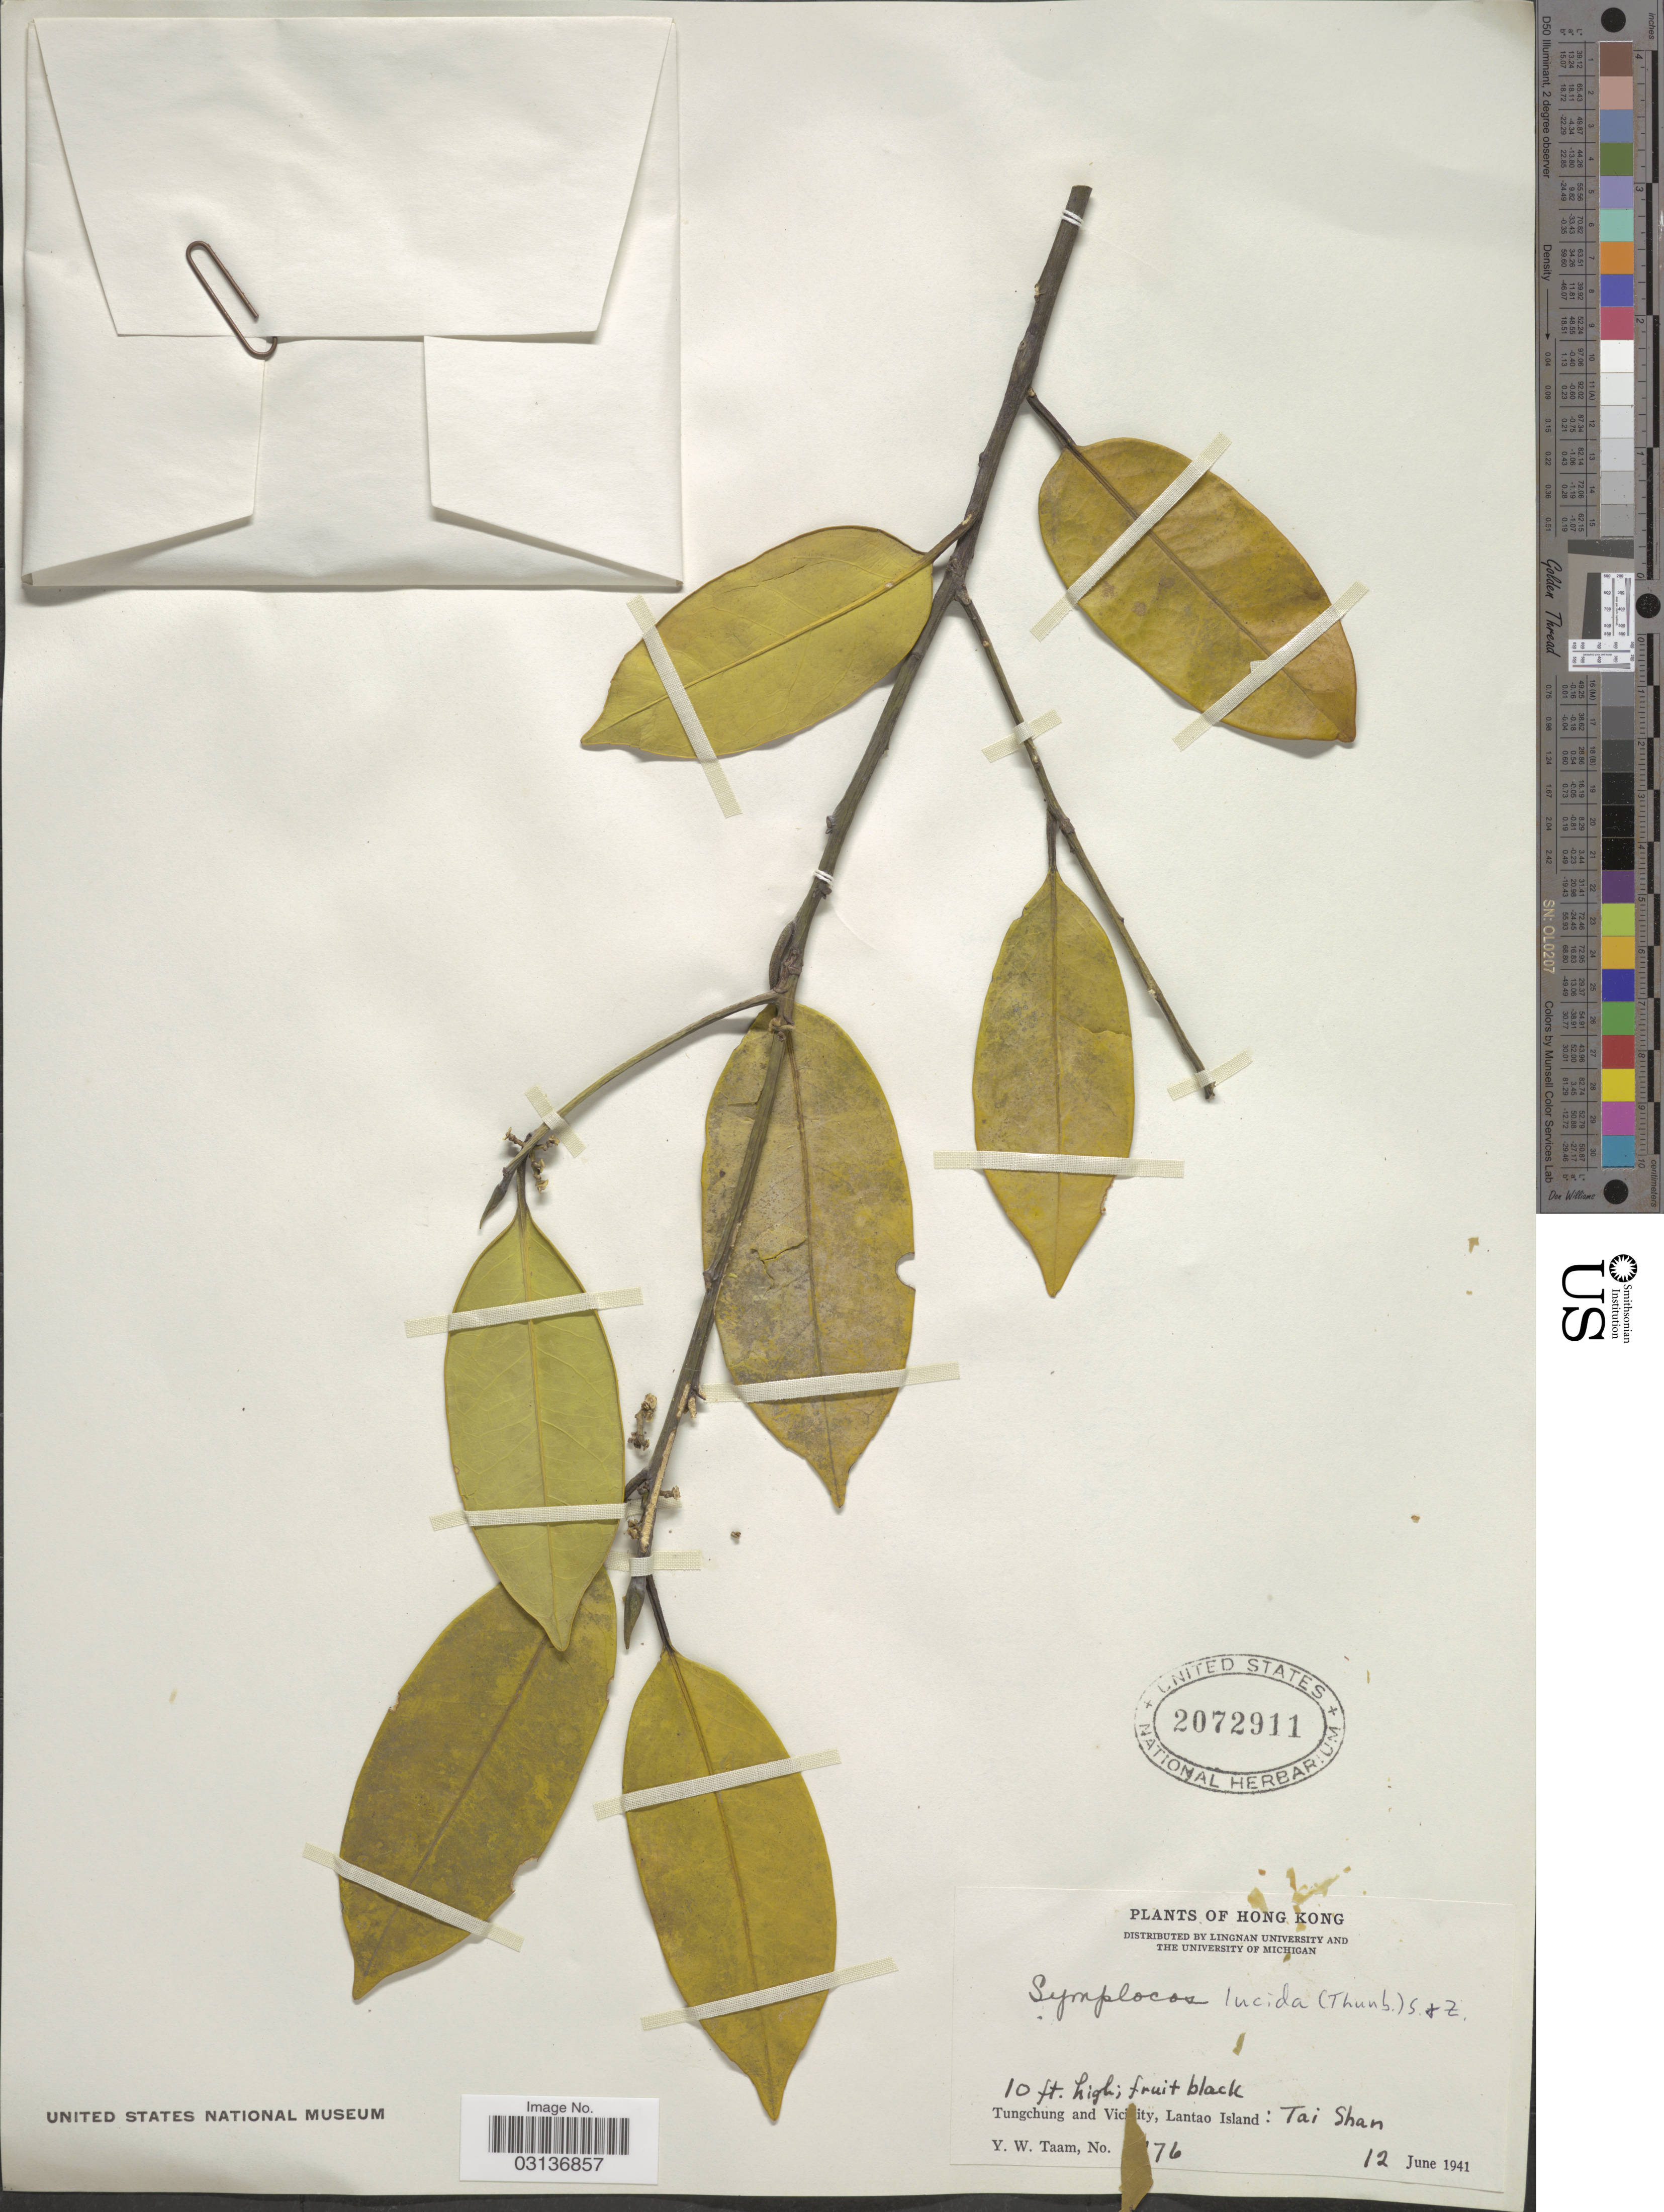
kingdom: Plantae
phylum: Tracheophyta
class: Magnoliopsida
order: Ericales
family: Symplocaceae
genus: Symplocos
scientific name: Symplocos lucida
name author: (Thurb.) Siebold & Zucc.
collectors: Y. W. Taam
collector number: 176*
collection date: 1941-06-12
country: China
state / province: Hong Kong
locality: Tungchung and Vicinity, Lantao Island: Tai Shan.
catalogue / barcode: US 2072911